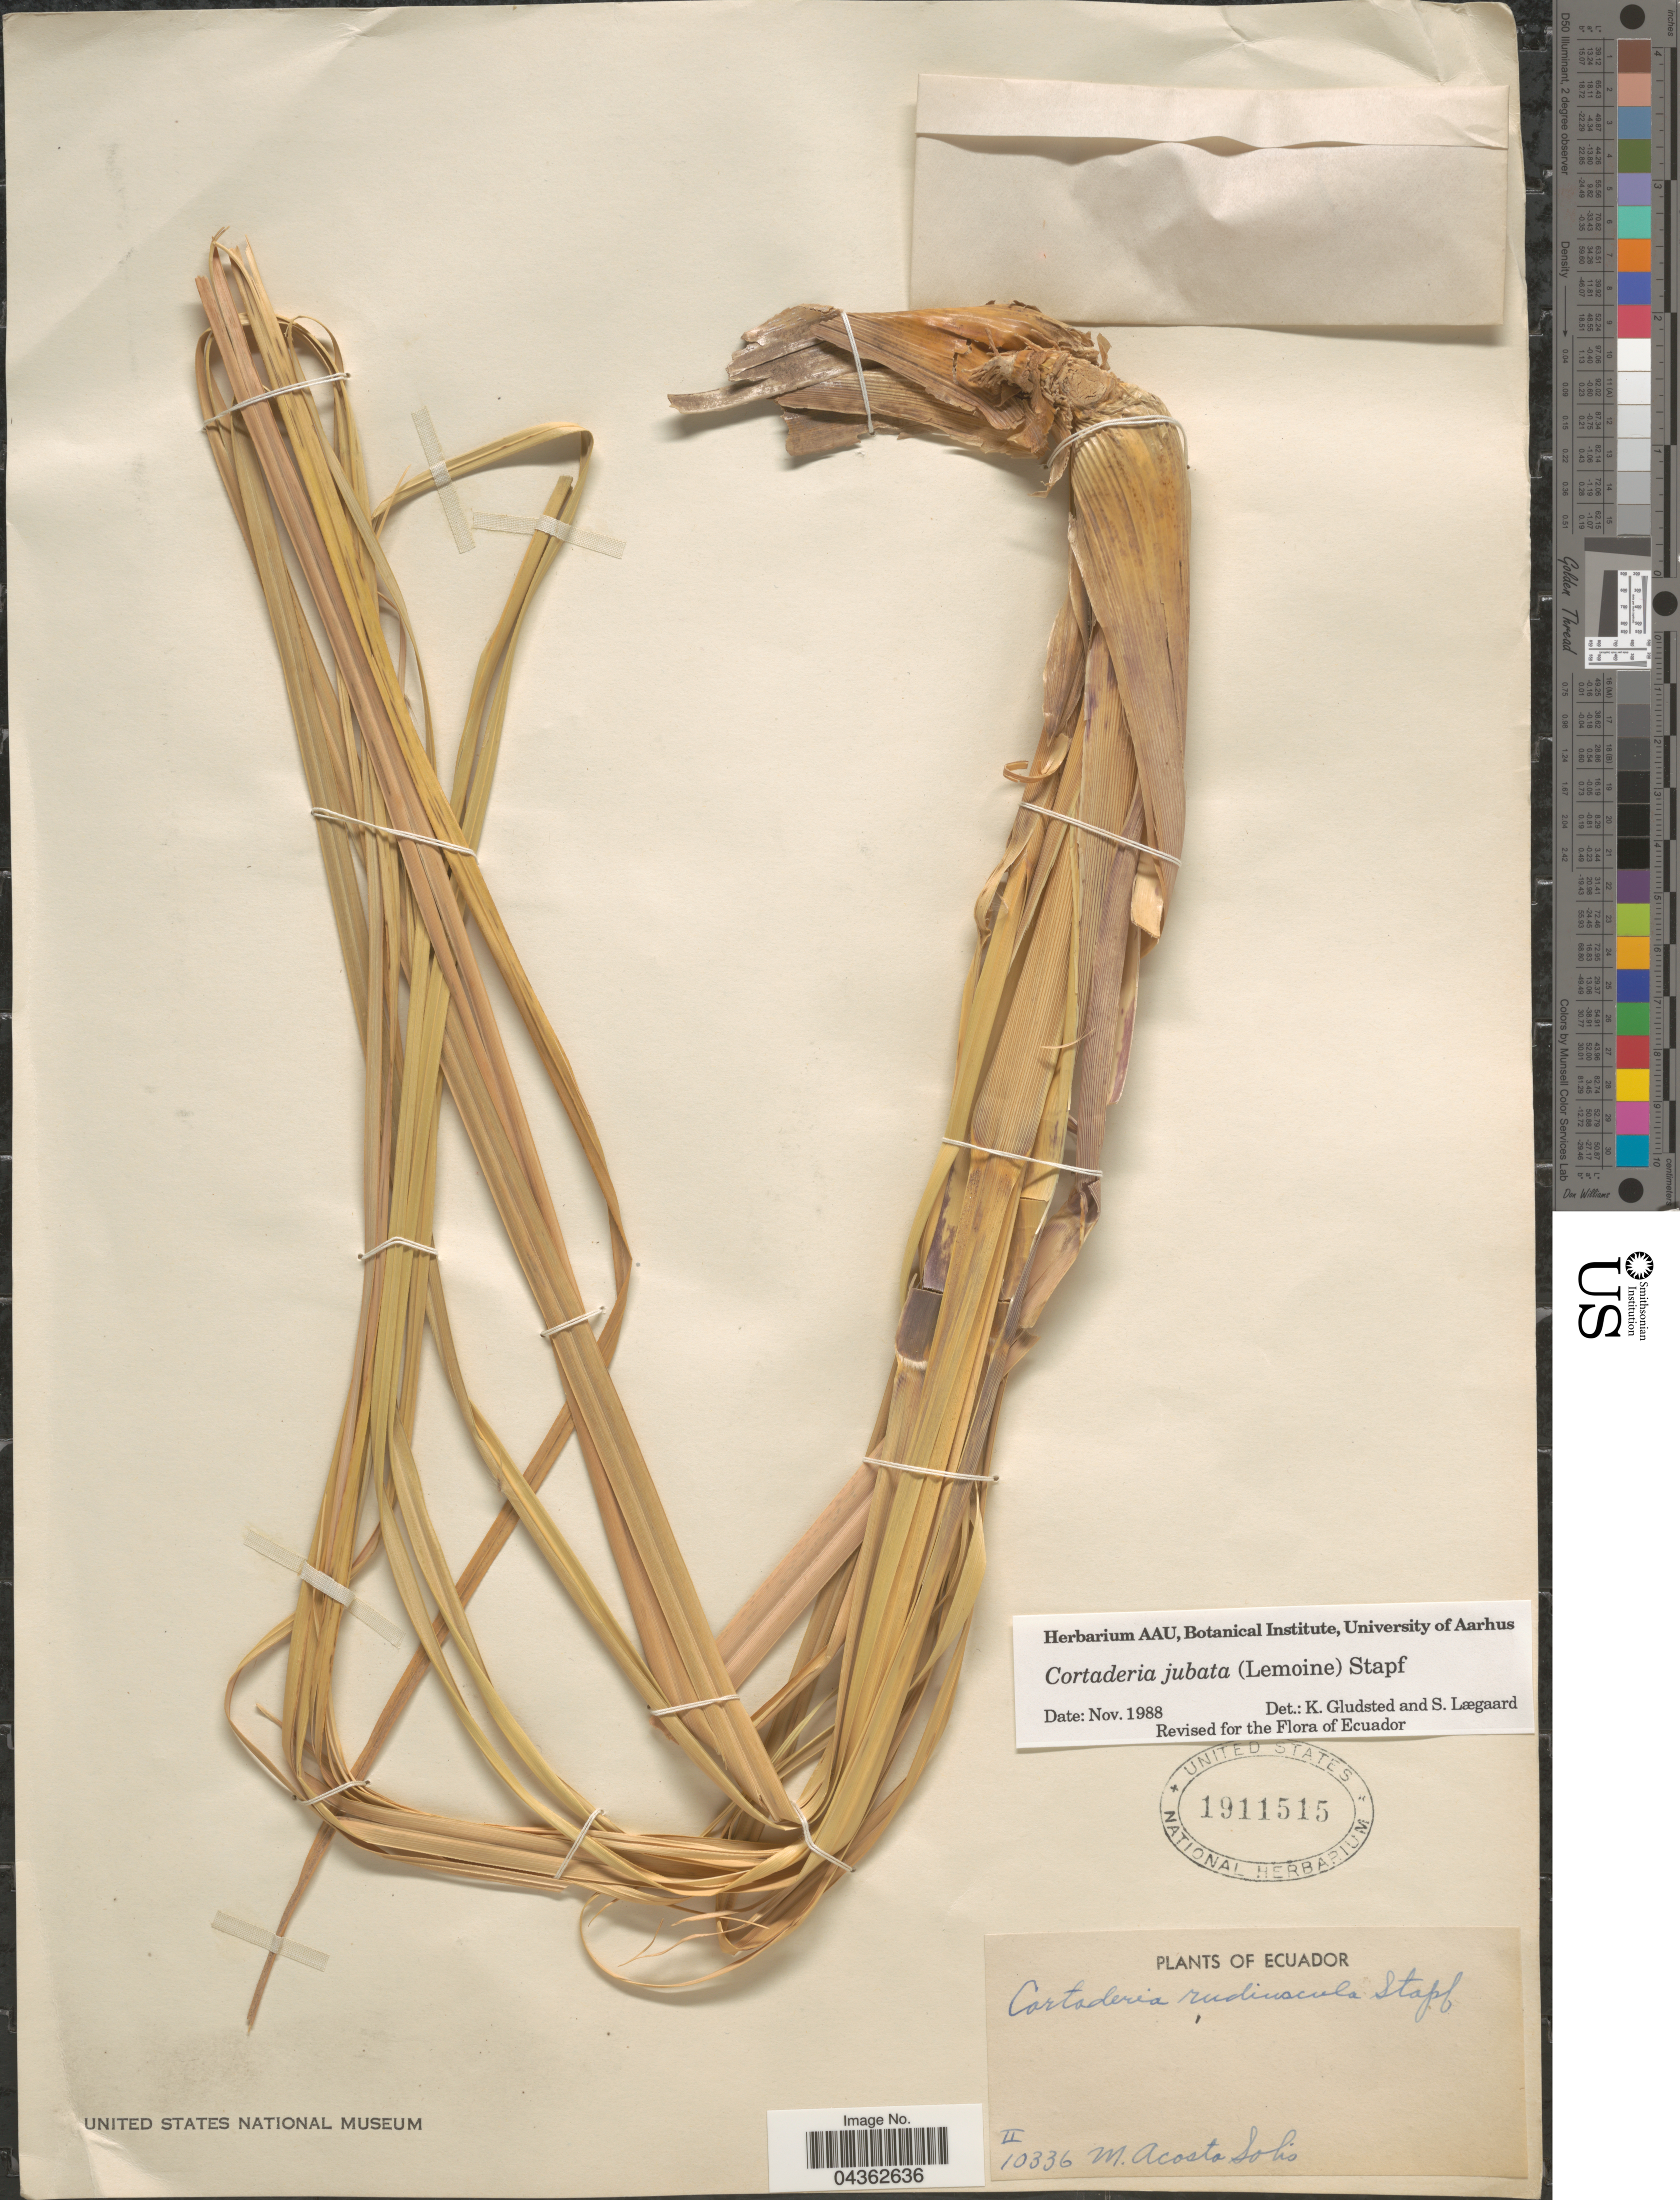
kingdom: Plantae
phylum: Tracheophyta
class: Liliopsida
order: Poales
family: Poaceae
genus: Cortaderia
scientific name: Cortaderia jubata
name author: (Lemoine) Stapf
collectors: M. Acosta Solis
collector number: II10336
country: Ecuador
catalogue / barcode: US 1911515